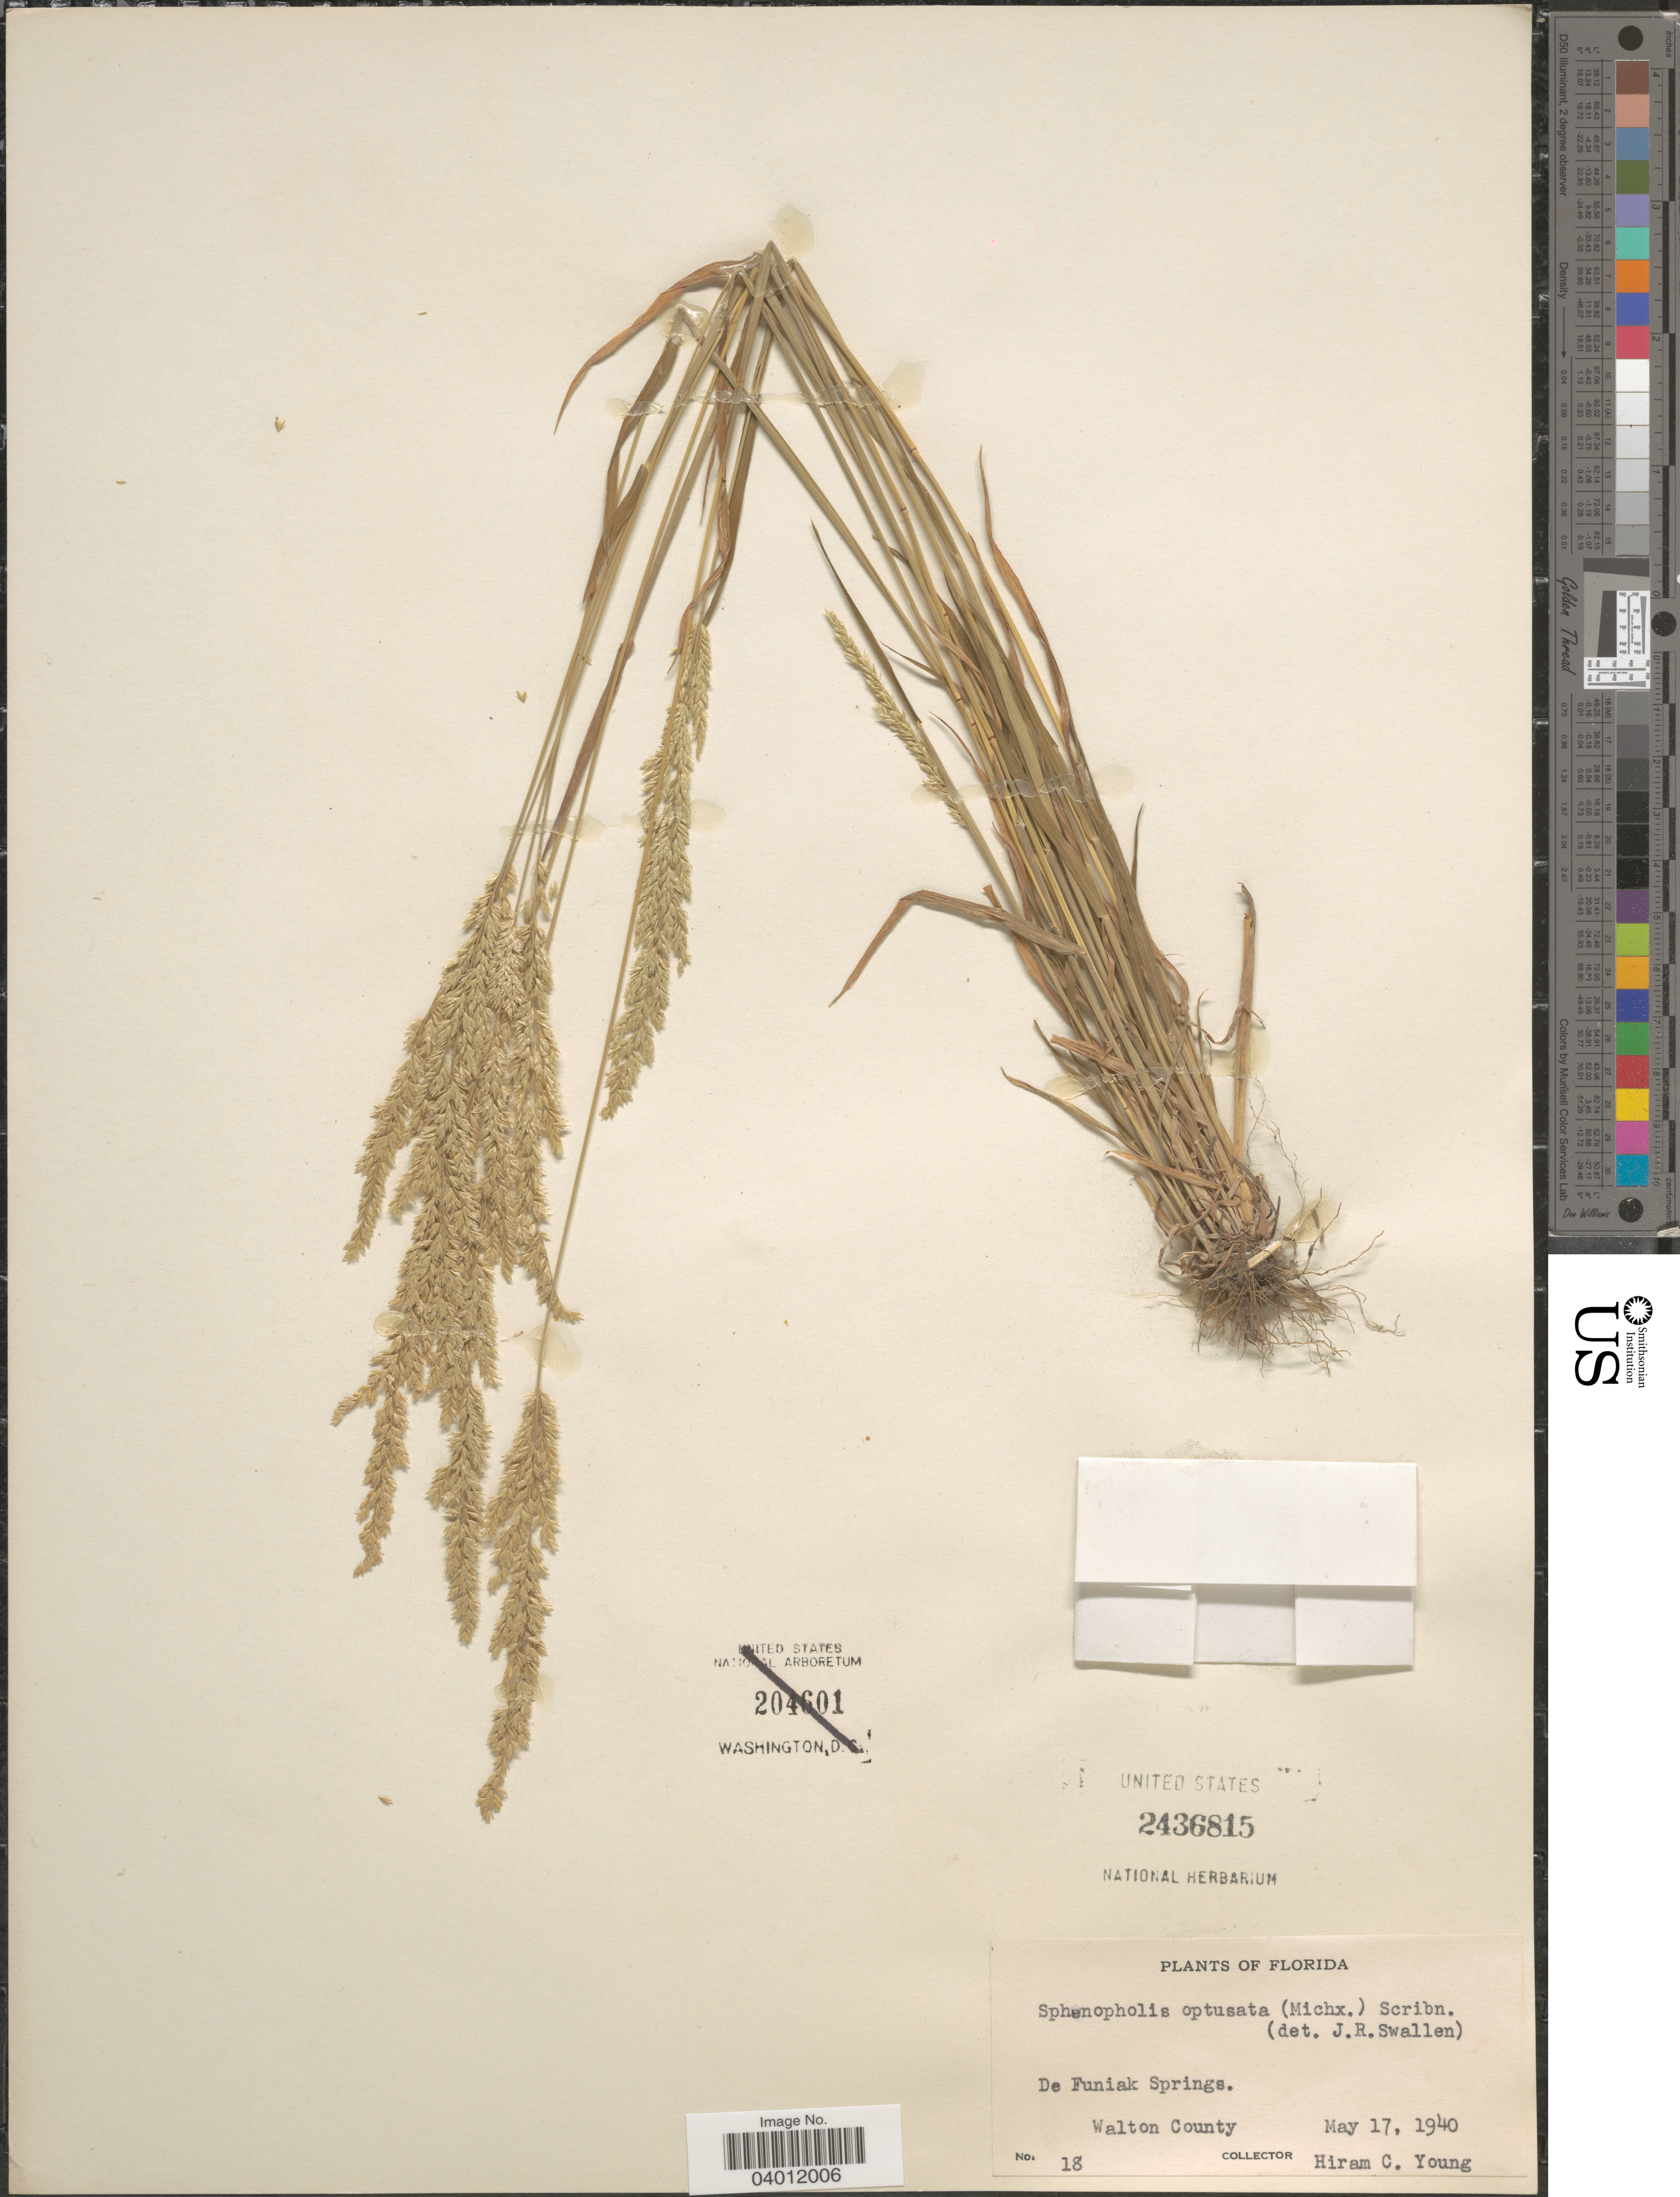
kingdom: Plantae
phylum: Tracheophyta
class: Liliopsida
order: Poales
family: Poaceae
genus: Sphenopholis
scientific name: Sphenopholis obtusata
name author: (Michx.) Scribn.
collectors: H. Young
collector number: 18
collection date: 1940-05-17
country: United States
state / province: Florida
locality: De Funiak Springs. Walton County.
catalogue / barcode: US 2436815